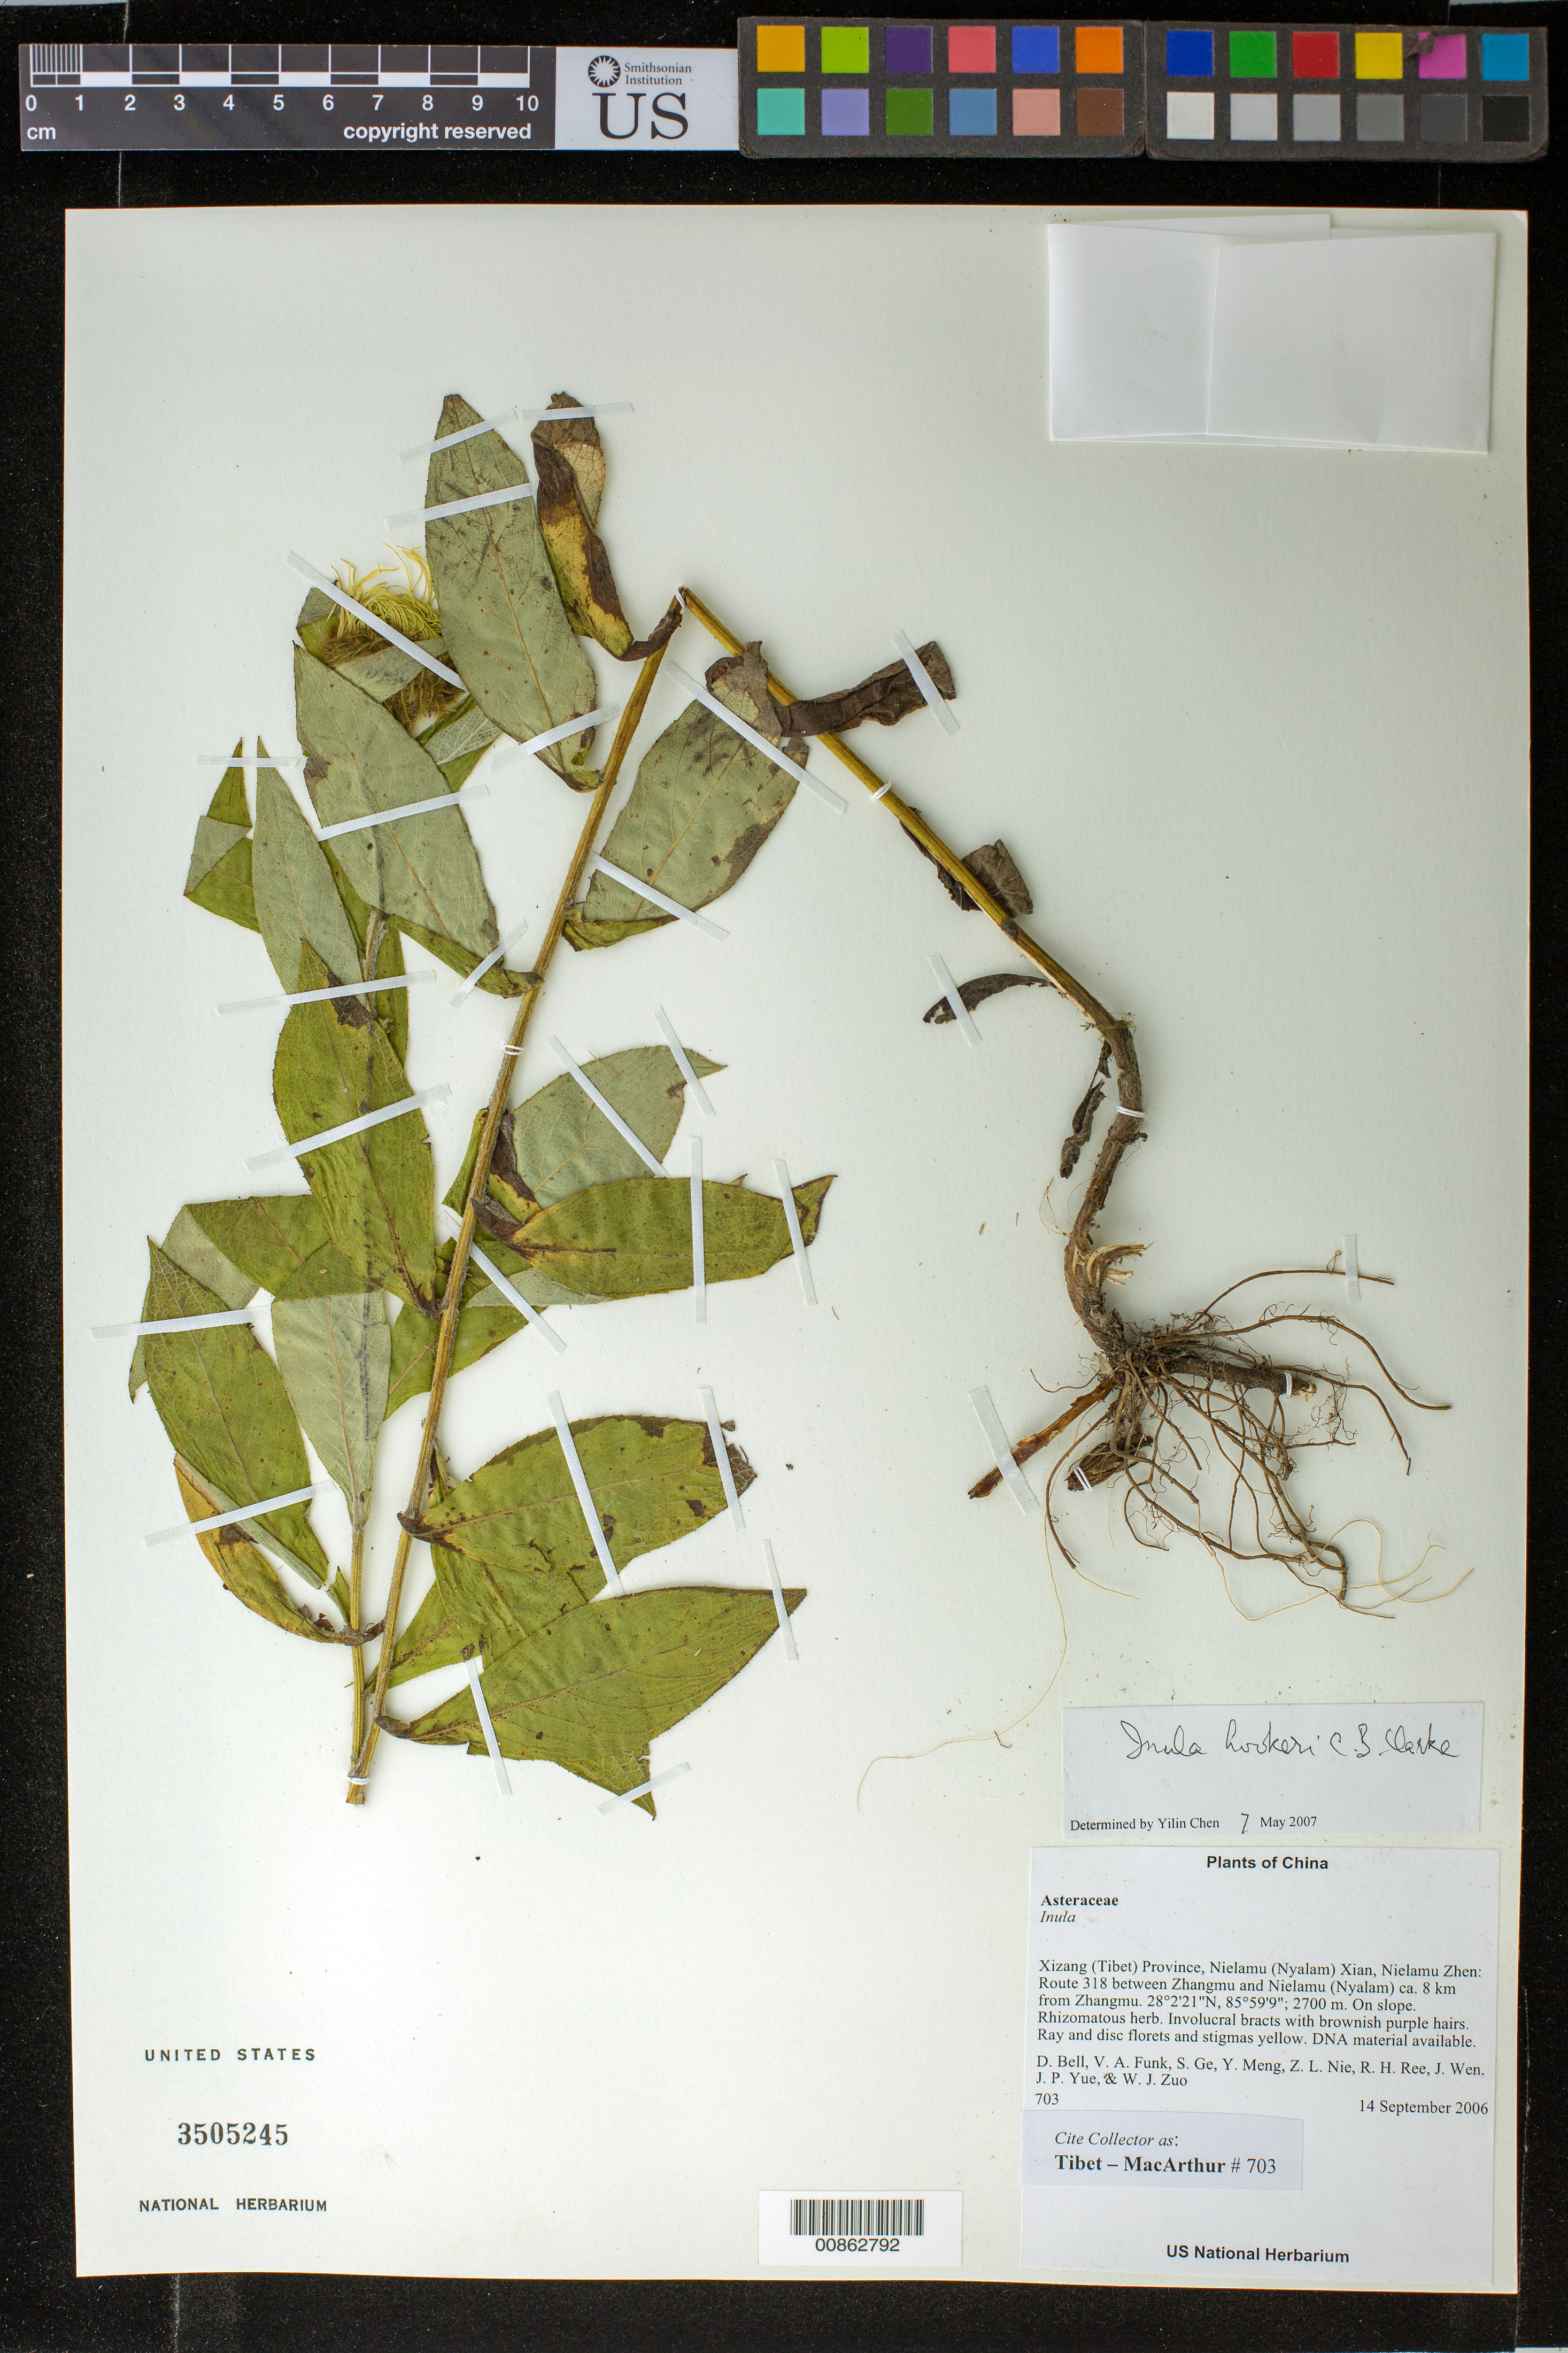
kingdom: Plantae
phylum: Tracheophyta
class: Magnoliopsida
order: Asterales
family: Asteraceae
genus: Inula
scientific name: Inula hookeri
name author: C.B. Clarke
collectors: Tibet-MacArthur, D. A. Bell, V. Funk, S. Ge, Y. Meng, Z. Nie, R. Ree, J. Wen, J. Yue & W. Zuo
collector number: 703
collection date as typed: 14 Sep 2006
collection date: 2006-09-14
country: China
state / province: Xizang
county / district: Nielamu (Nyalam) Xian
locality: Nielamu Zhen. Route 318 between Zhangmu and Nielamu (Nyalam) ca. 8 km from Zhangmu.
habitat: Rocky slope with scattered shrubs. On slope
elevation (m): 2700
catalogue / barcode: US 3505245